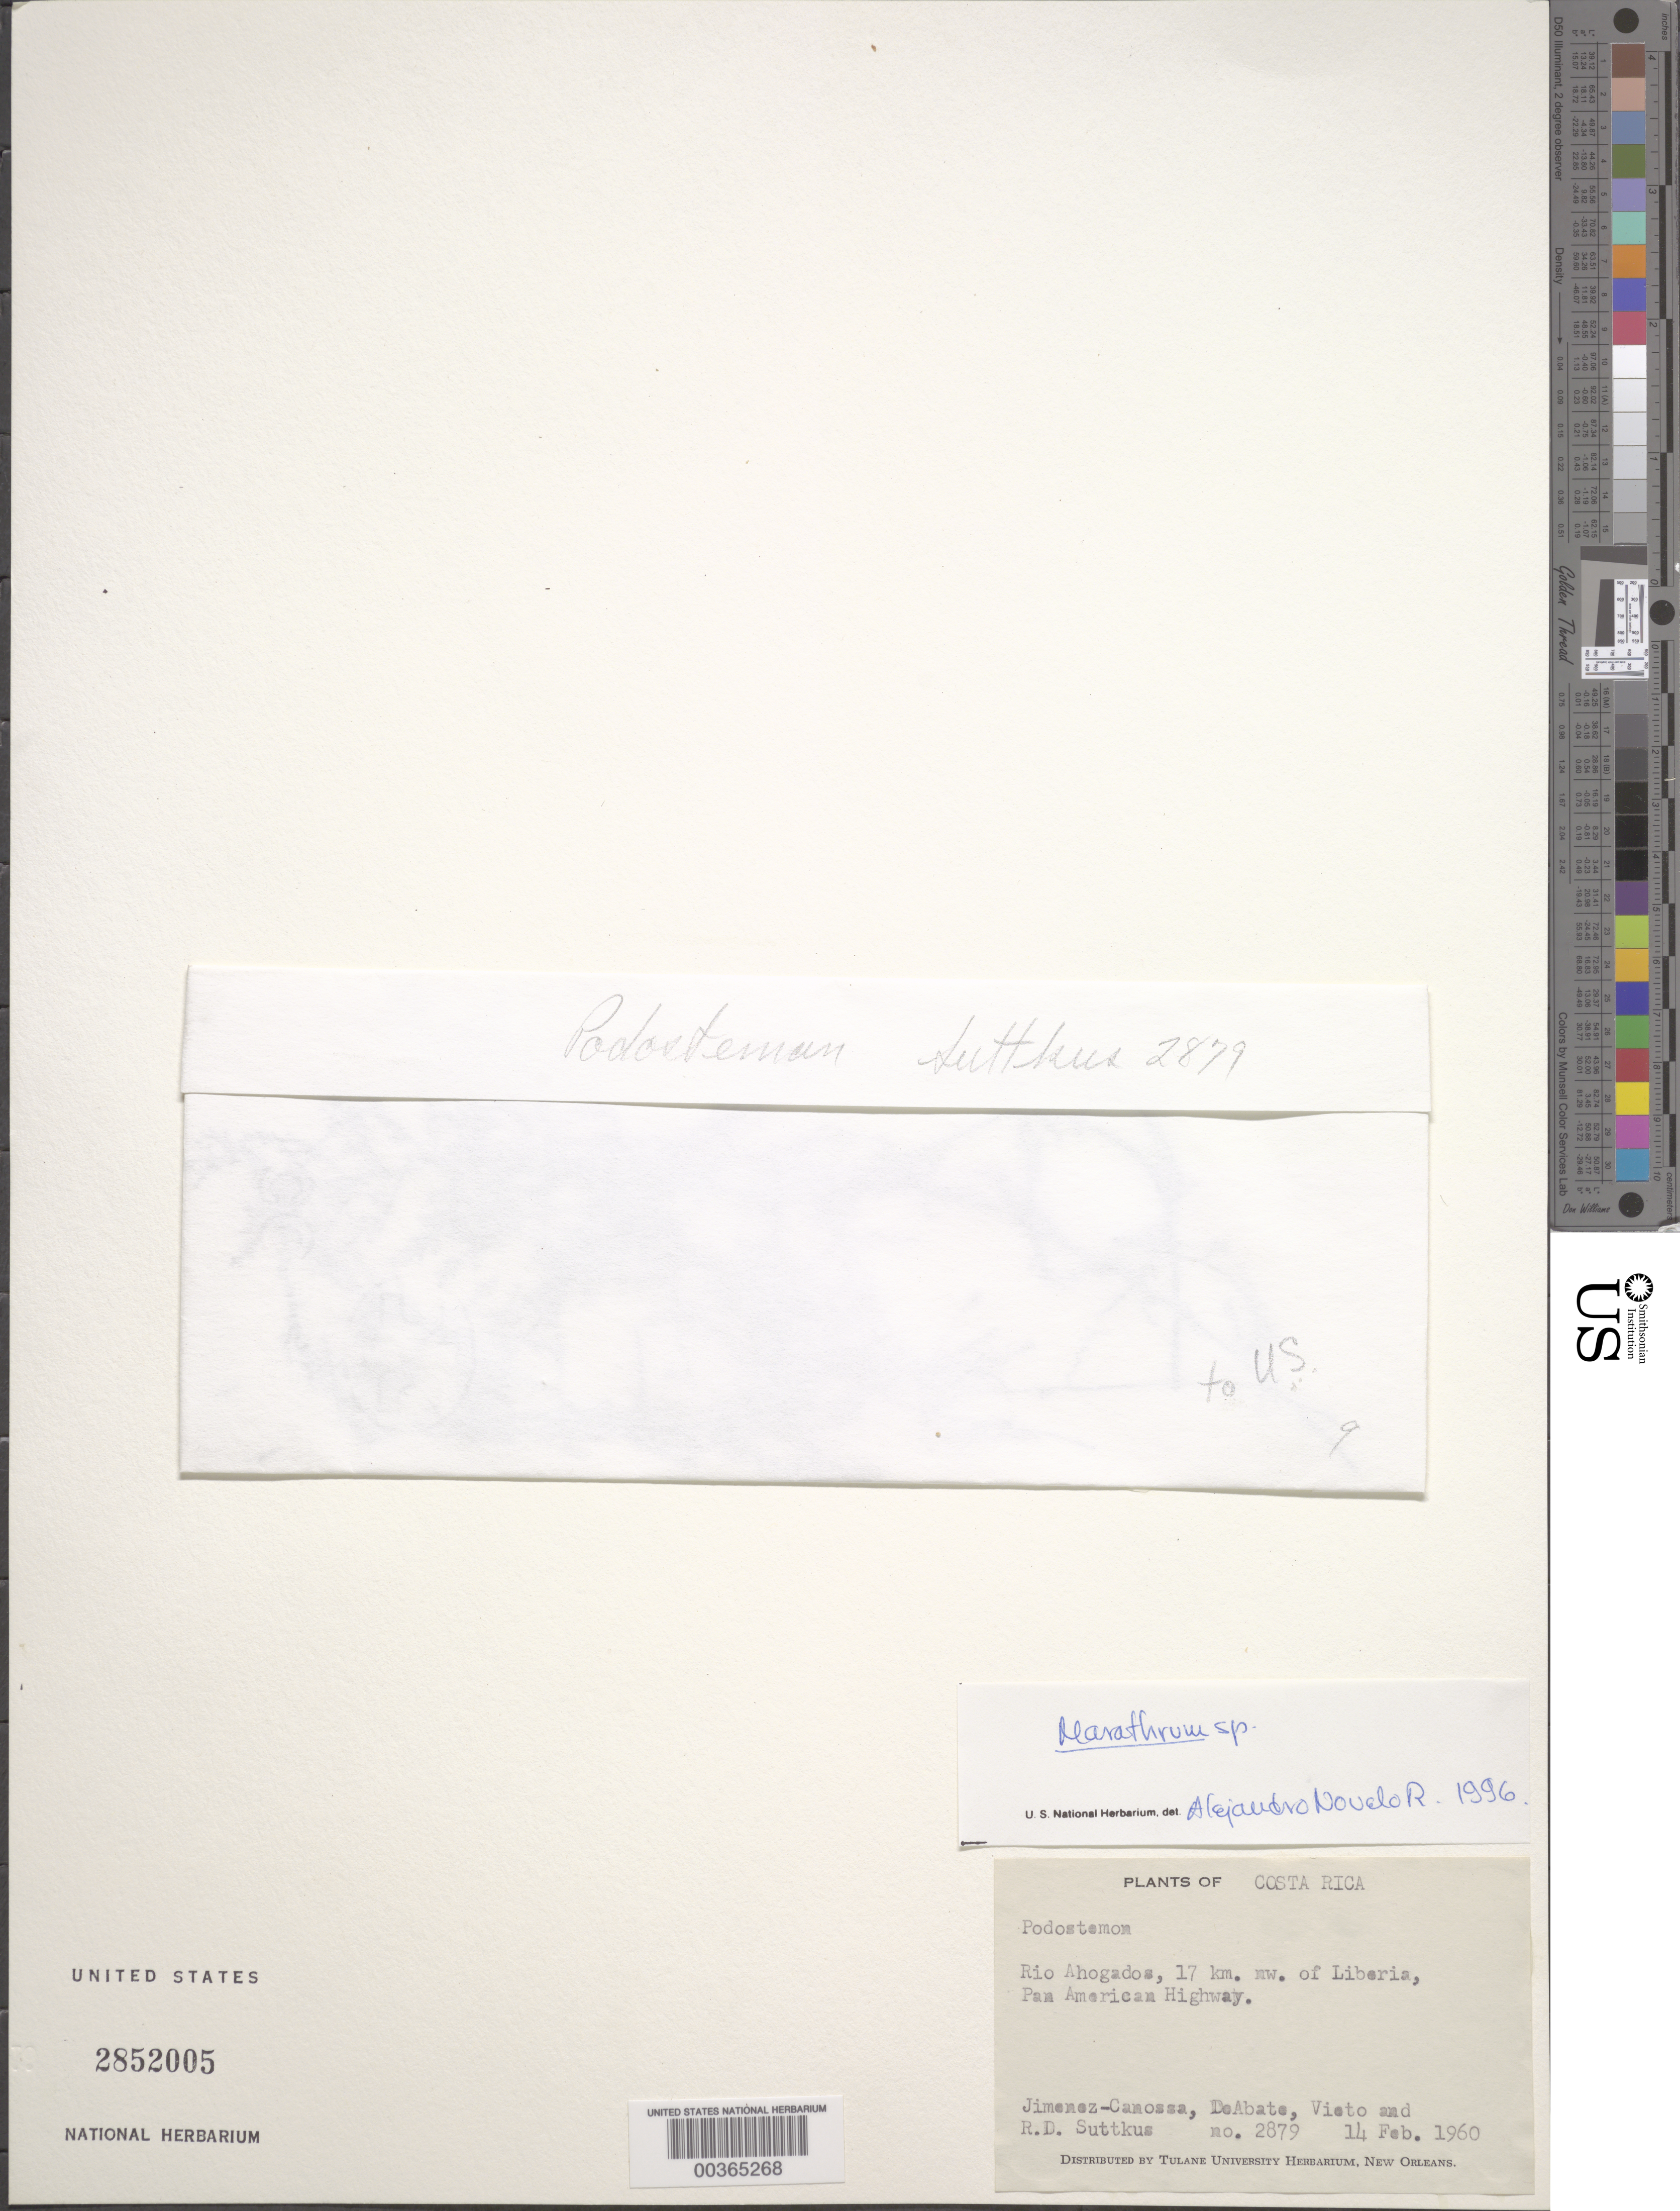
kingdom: Plantae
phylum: Tracheophyta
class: Magnoliopsida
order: Malpighiales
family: Podostemaceae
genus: Marathrum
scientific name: Marathrum sp.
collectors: R. Suttkus, S. Jimenez Canossa, J. Deabata & -. Vieto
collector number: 2879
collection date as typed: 14 Feb 1960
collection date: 1960-02-14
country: Costa Rica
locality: Rio Ahogados, NW of Liberia, Pan American Hwy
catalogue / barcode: US 2852005